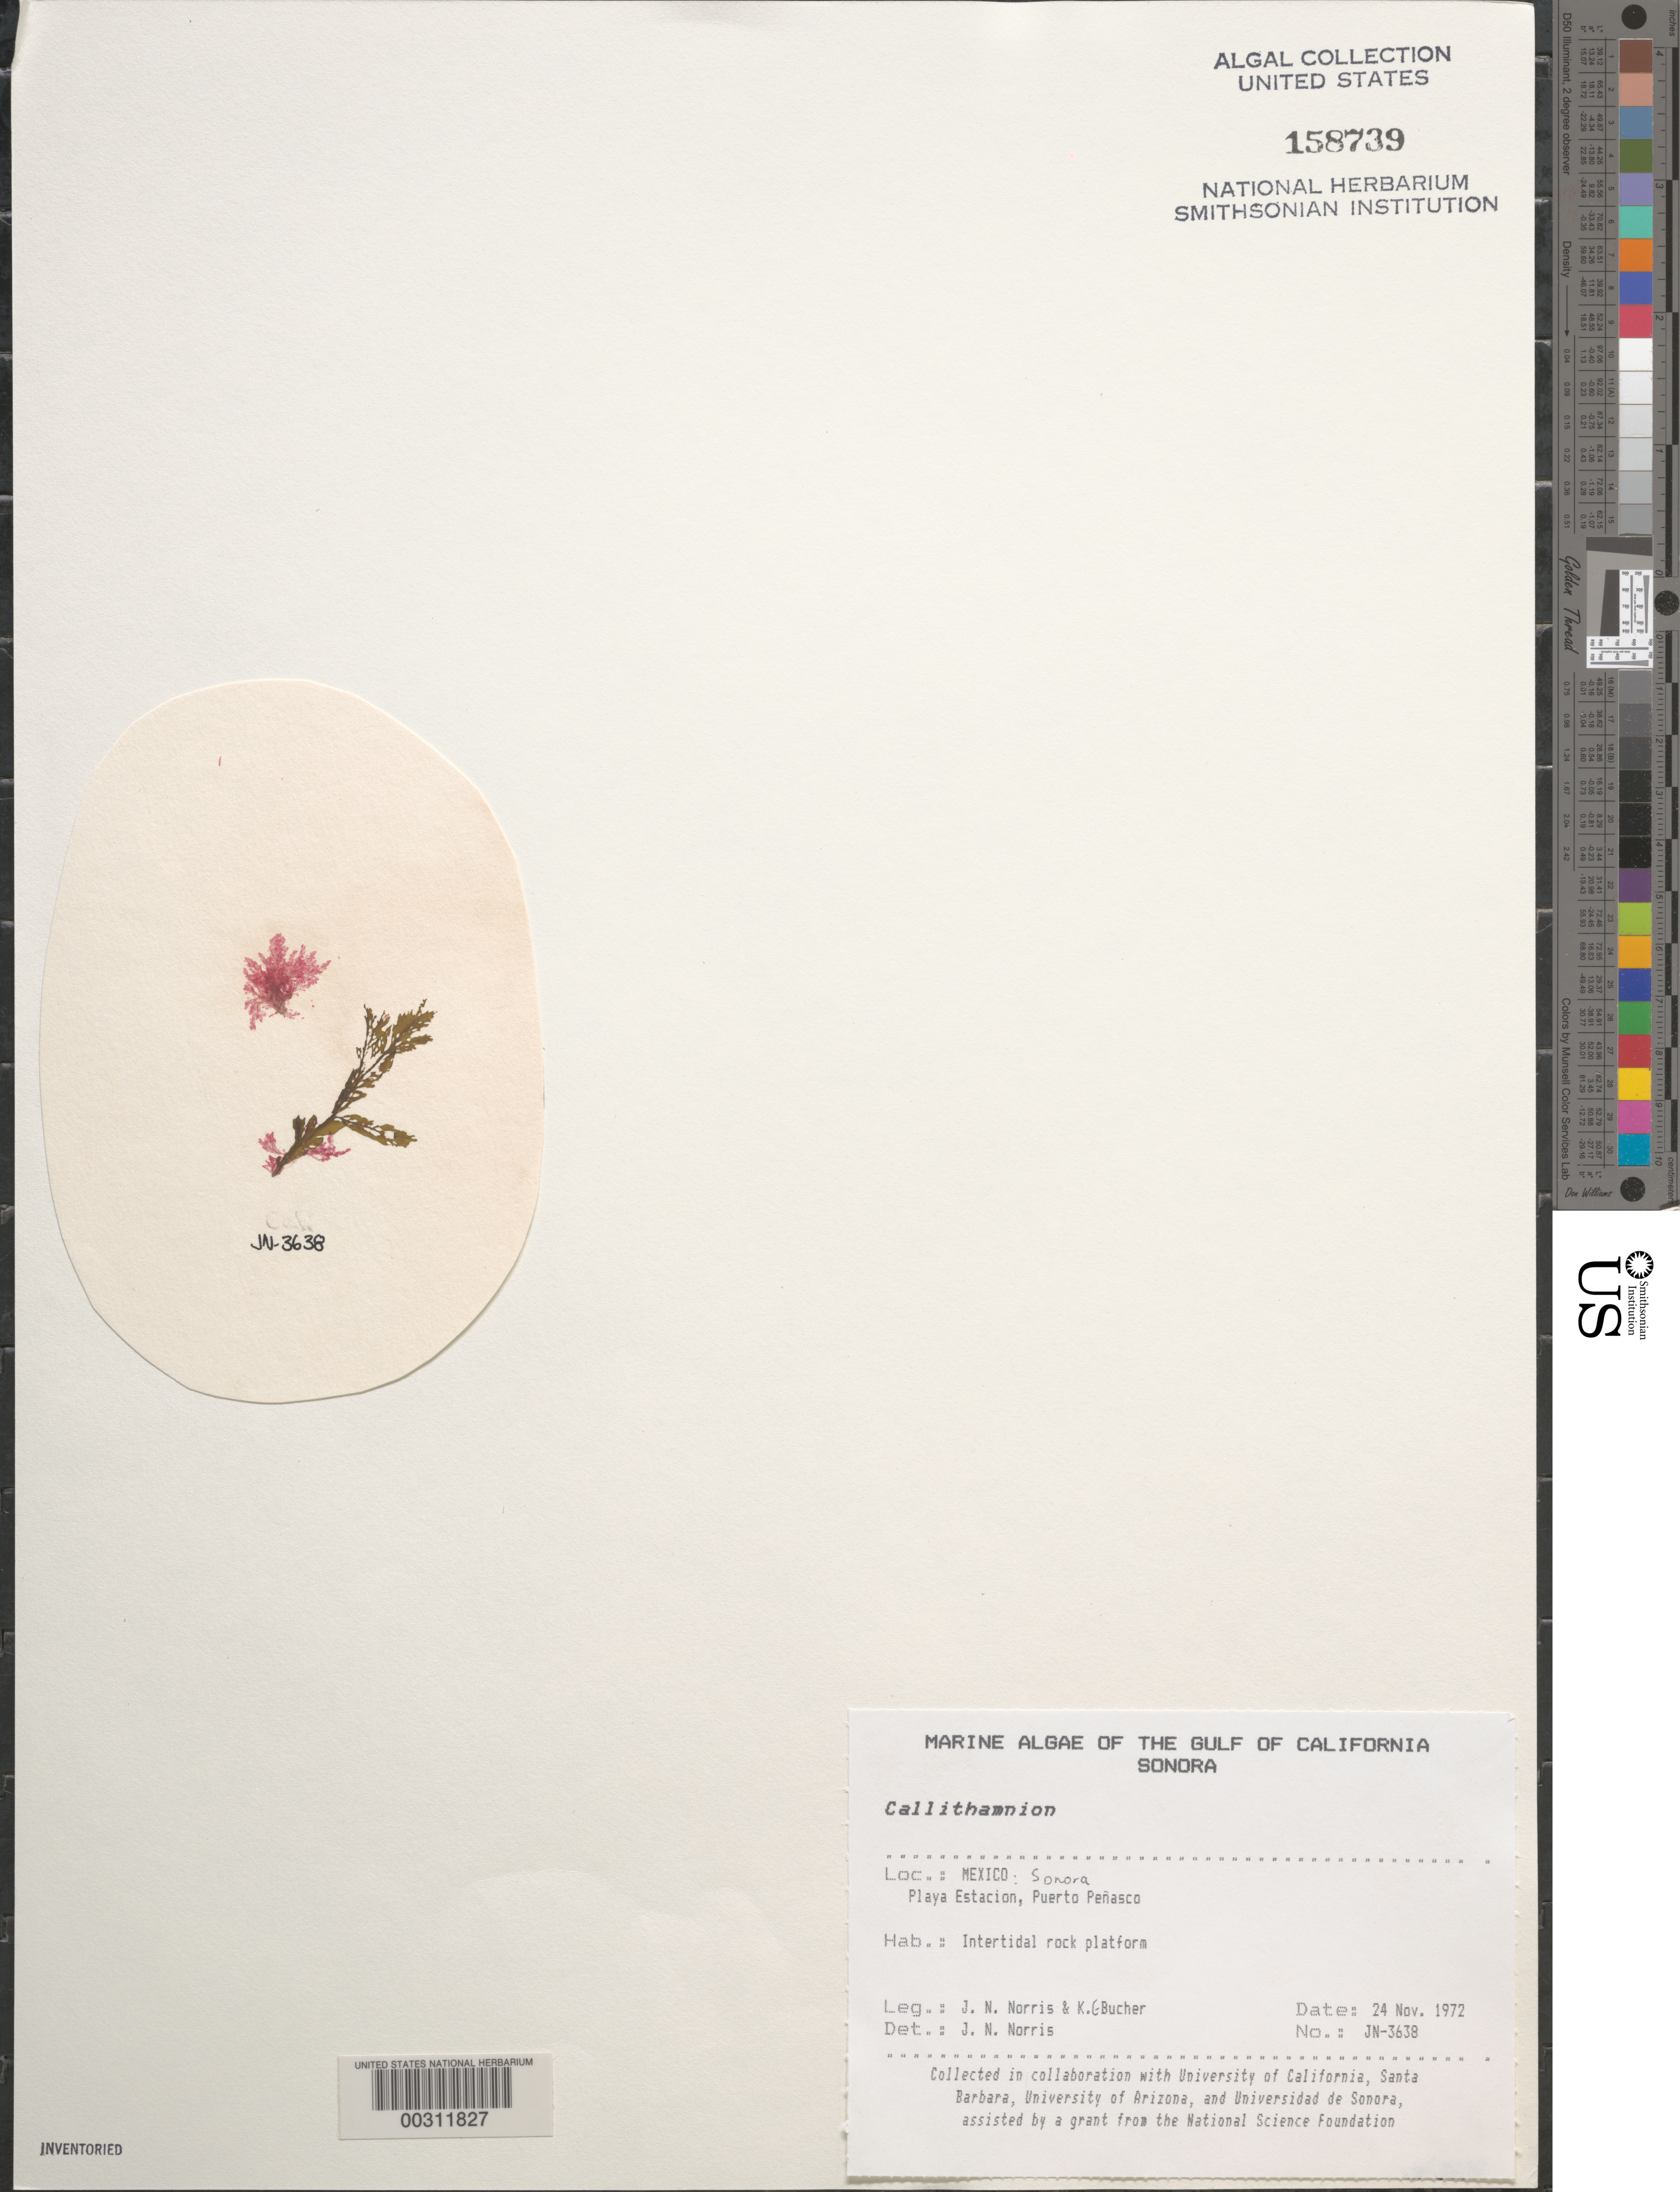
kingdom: Plantae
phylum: Rhodophyta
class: Florideophyceae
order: Ceramiales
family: Callithamniaceae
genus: Callithamnion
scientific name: Callithamnion sp.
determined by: Norris, James N.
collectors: J. N. Norris & K. E. Bucher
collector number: JN-3638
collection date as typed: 24 Nov 1972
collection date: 1972-11-24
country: Mexico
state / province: Sonora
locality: Playa Estacion, Puerto Penasco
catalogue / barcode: US 158739